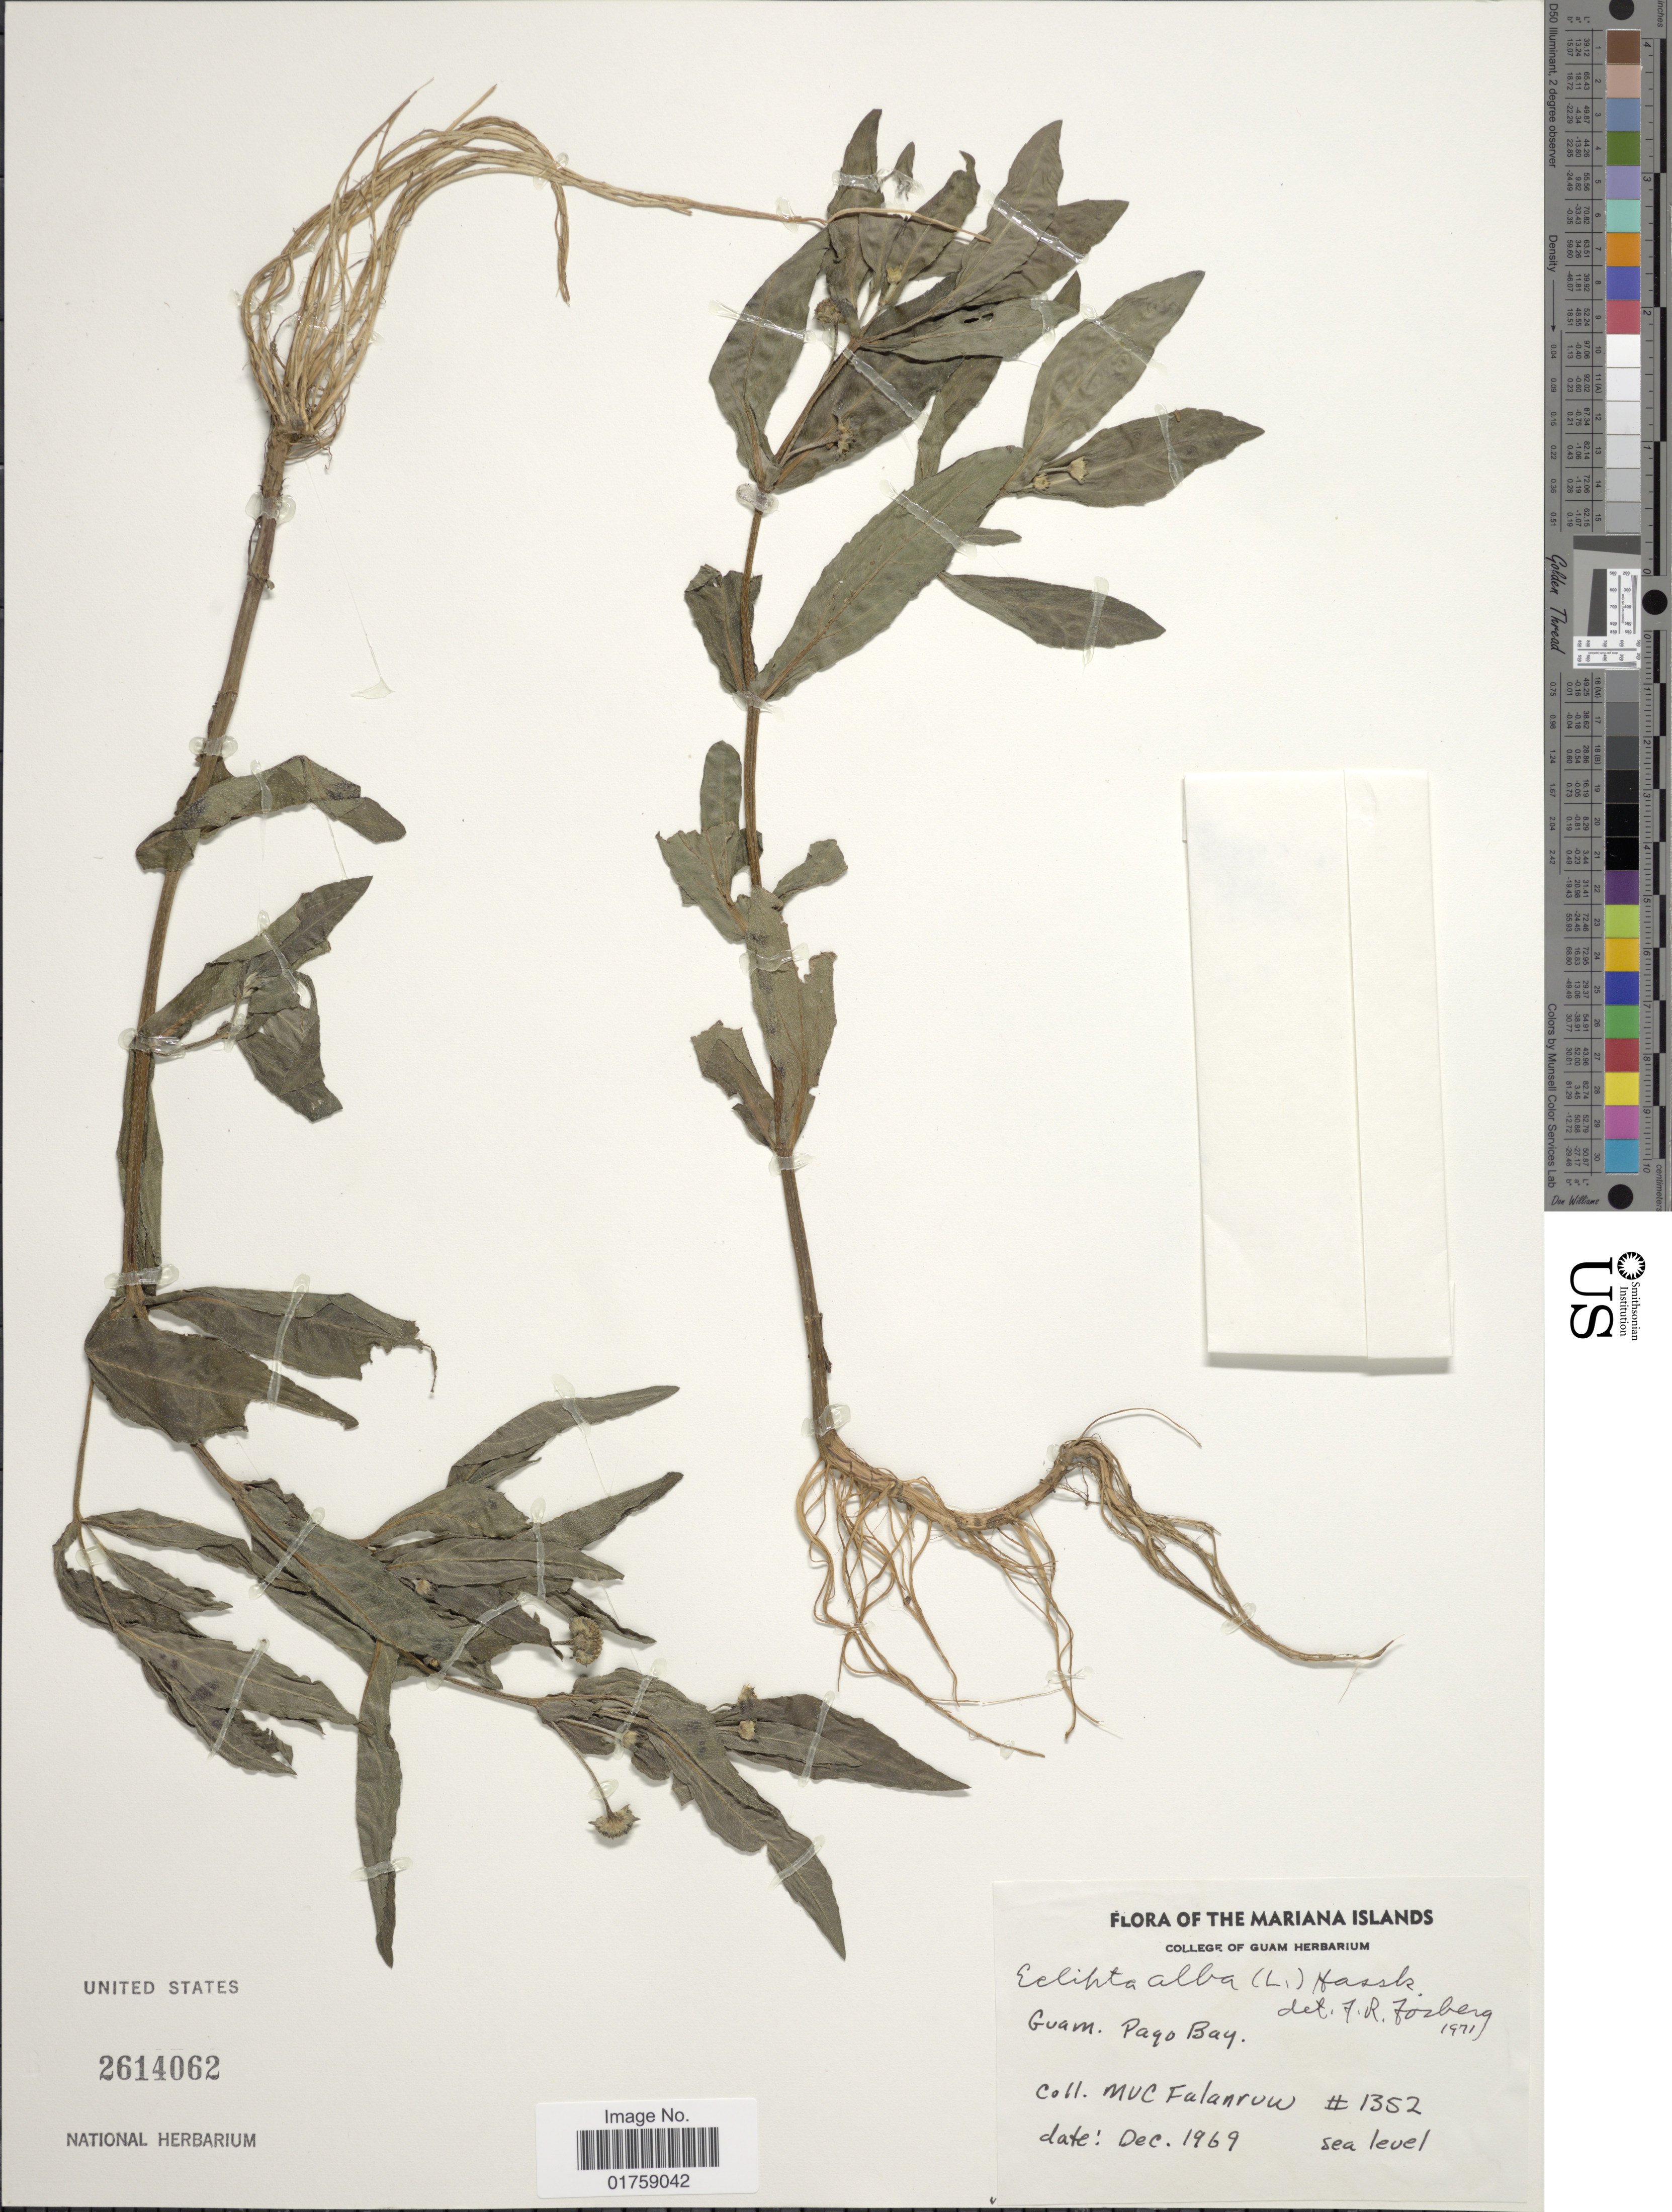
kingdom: Plantae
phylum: Tracheophyta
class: Magnoliopsida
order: Asterales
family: Asteraceae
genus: Eclipta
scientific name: Eclipta prostrata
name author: (L.) L.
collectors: M. V. Falanruw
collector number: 1352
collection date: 1969-12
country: Guam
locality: The Mariana Islands. Guam: Pago Bay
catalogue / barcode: US 2614062